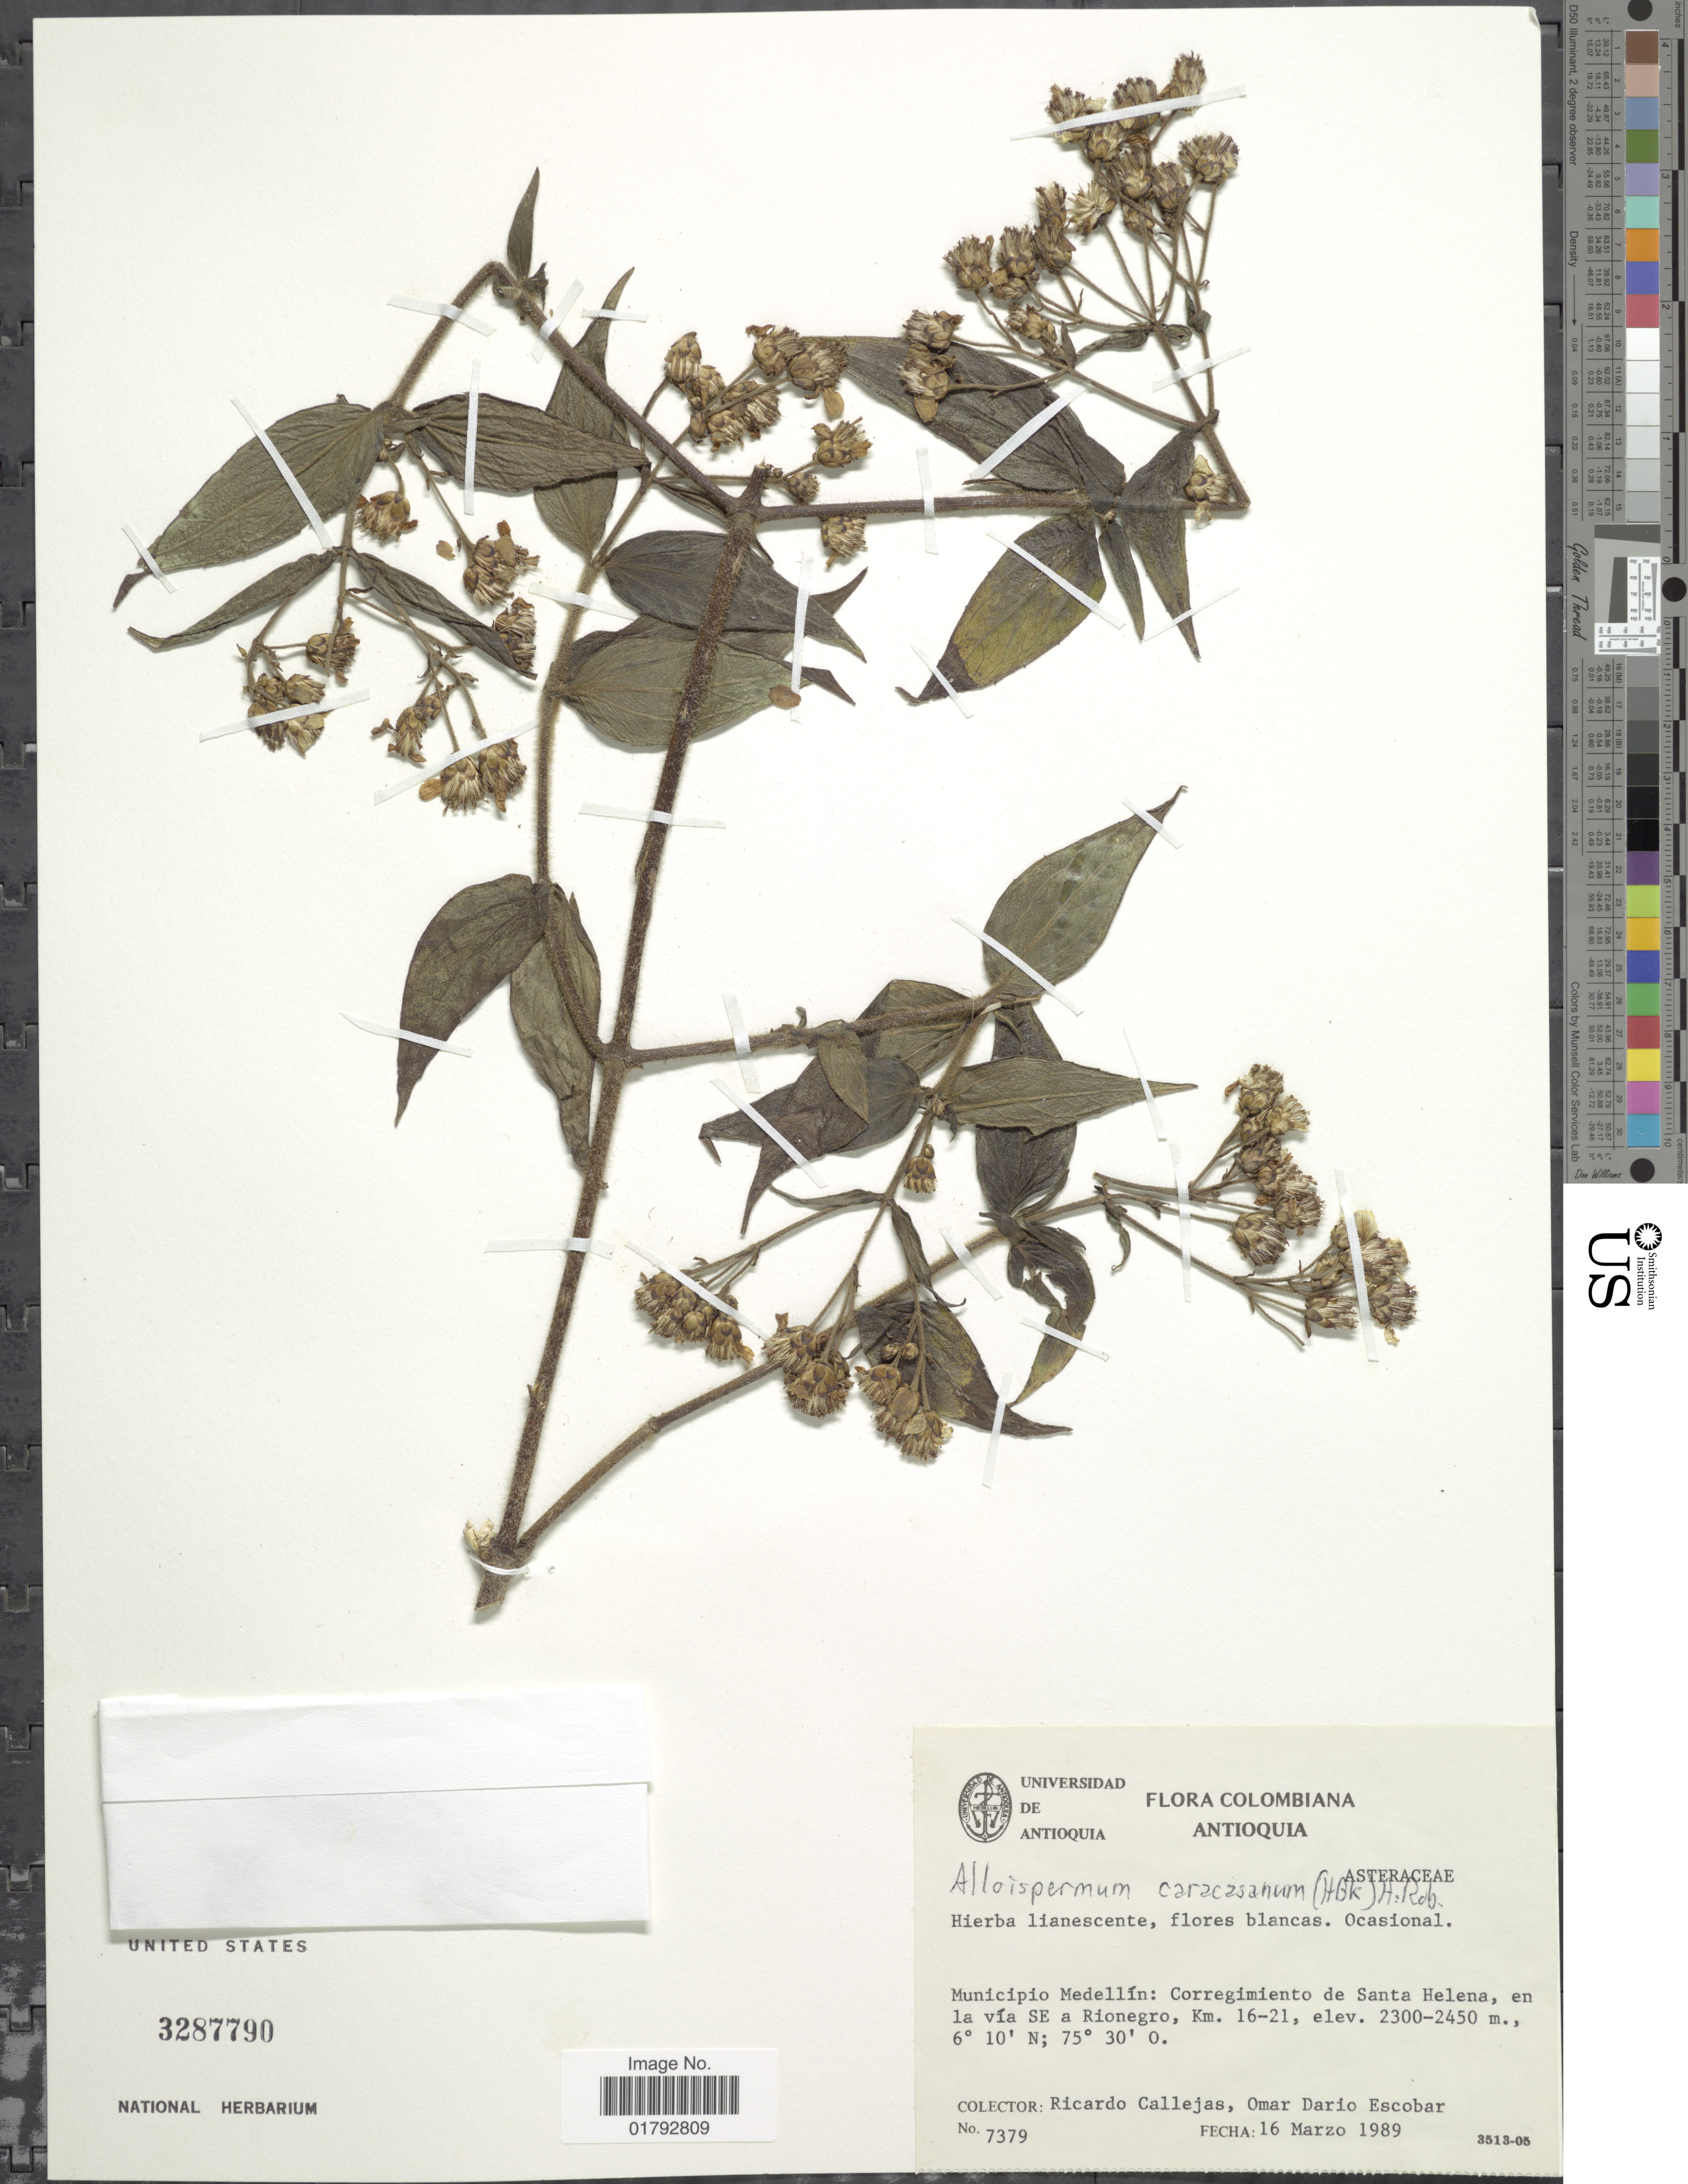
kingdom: Plantae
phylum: Tracheophyta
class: Magnoliopsida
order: Asterales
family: Asteraceae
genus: Alloispermum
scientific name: Alloispermum caracasanum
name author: (Kunth) H. Rob.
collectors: R. Callejas & O. D. Escobar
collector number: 7379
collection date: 1989-03-16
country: Colombia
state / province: Antioquia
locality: Antioquia, Municipio Medellin: Corregimiento de Santa Helena, en via SE a Rionegro, Km. 16-21.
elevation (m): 2300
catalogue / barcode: US 3287790